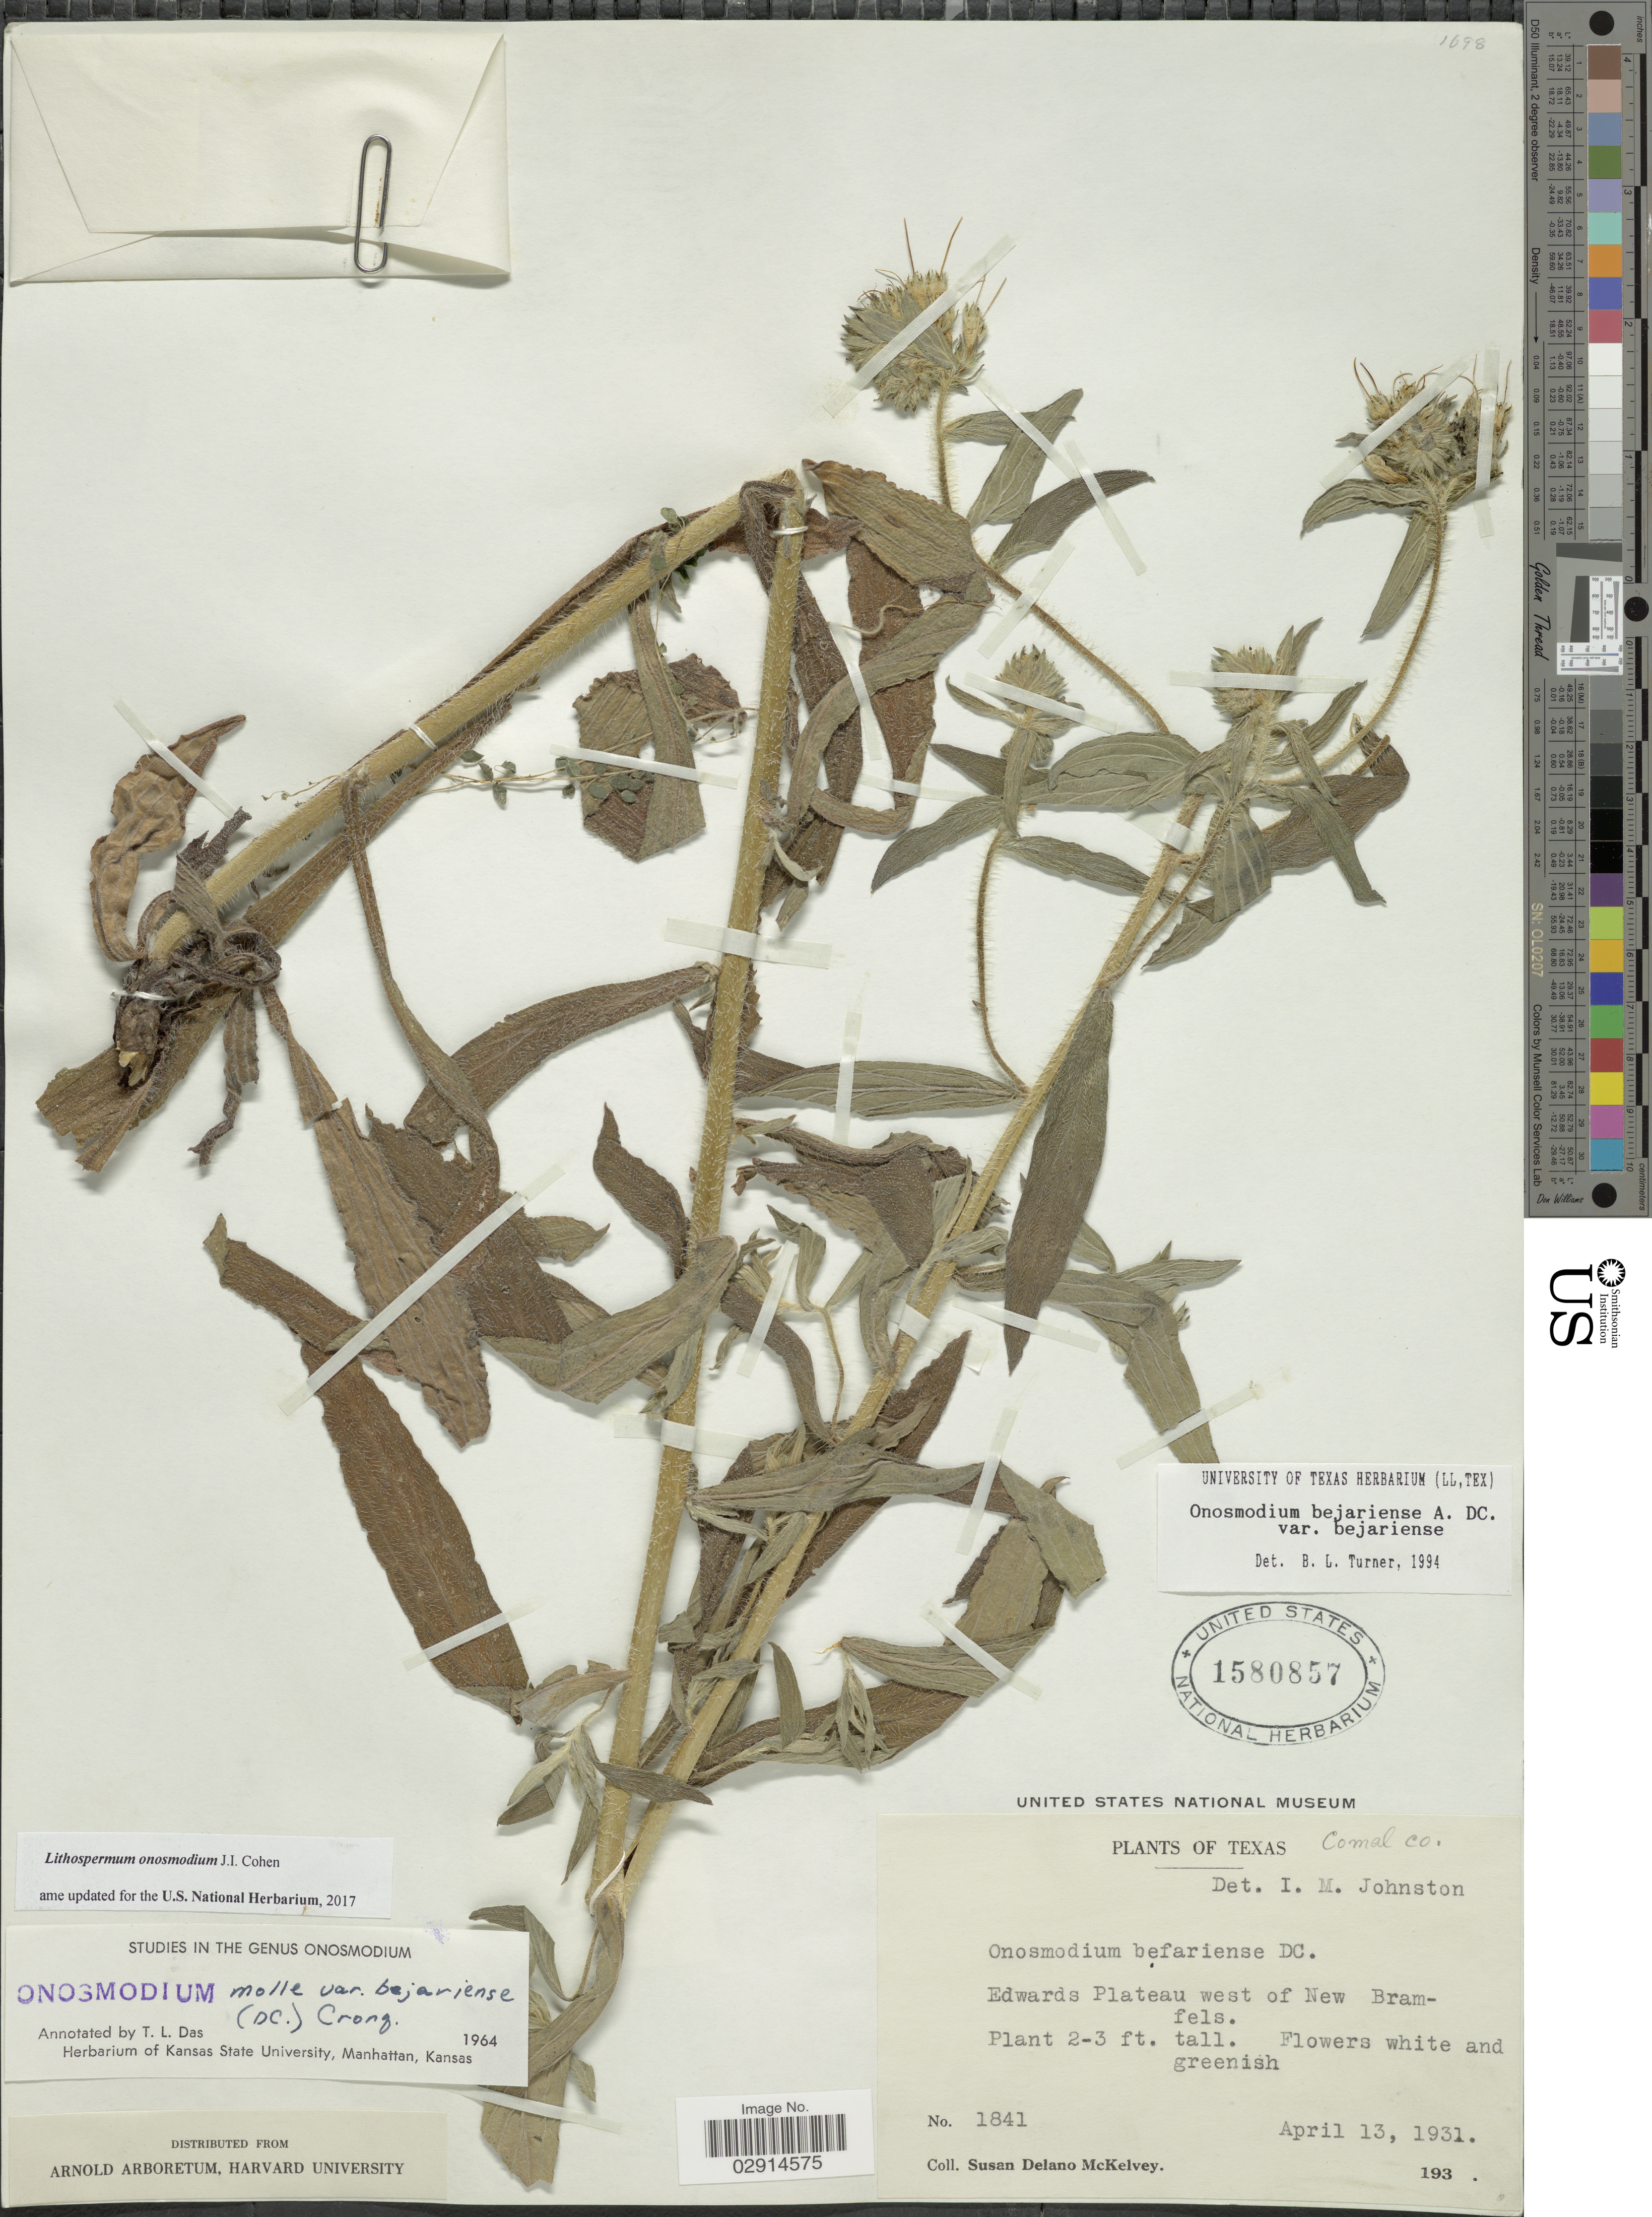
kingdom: Plantae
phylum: Tracheophyta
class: Magnoliopsida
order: Boraginales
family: Boraginaceae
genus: Lithospermum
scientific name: Lithospermum onosmodium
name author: Cohen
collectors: S. A. McKelvey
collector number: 1841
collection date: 1931-04-13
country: United States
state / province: Texas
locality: Comal Co. Edwards Plateau west of New Bramfels.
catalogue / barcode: US 1580857